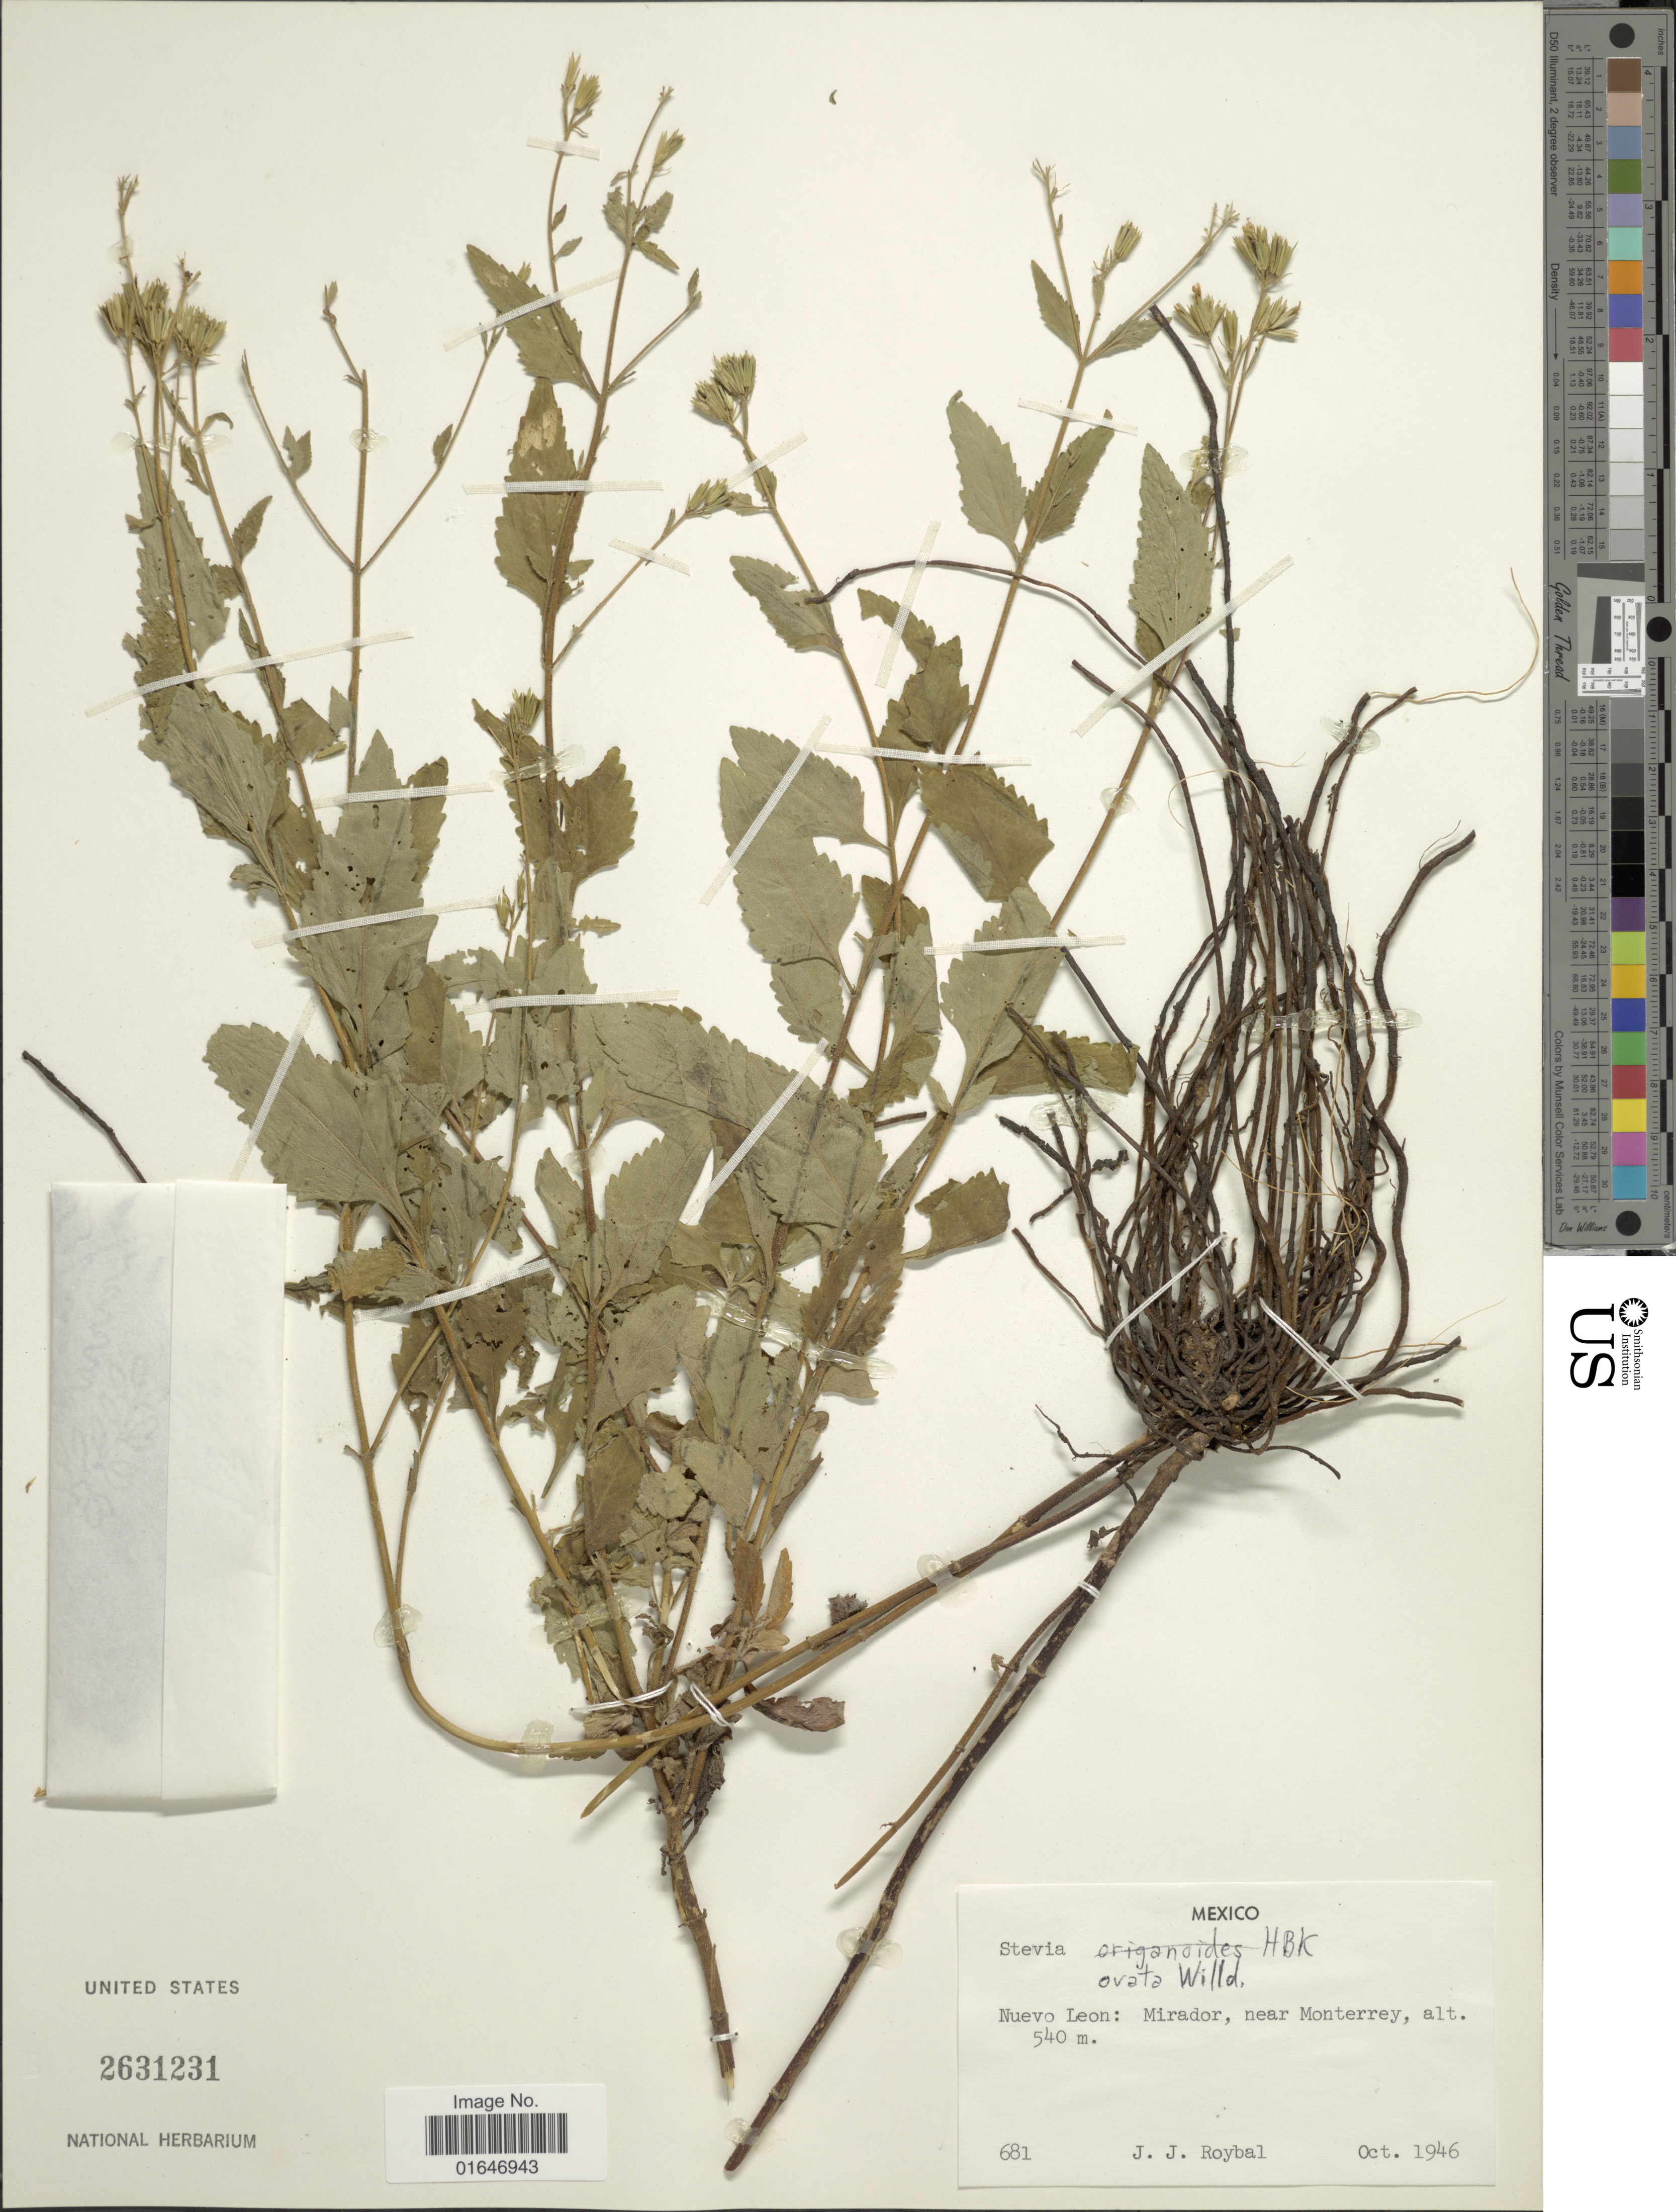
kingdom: Plantae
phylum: Tracheophyta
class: Magnoliopsida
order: Asterales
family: Asteraceae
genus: Stevia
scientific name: Stevia ovata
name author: Willd.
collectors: J. J. Roybal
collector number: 681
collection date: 1946-10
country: Mexico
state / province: Nuevo León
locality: Mirador, near Monterey.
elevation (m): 540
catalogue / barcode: US 2631231